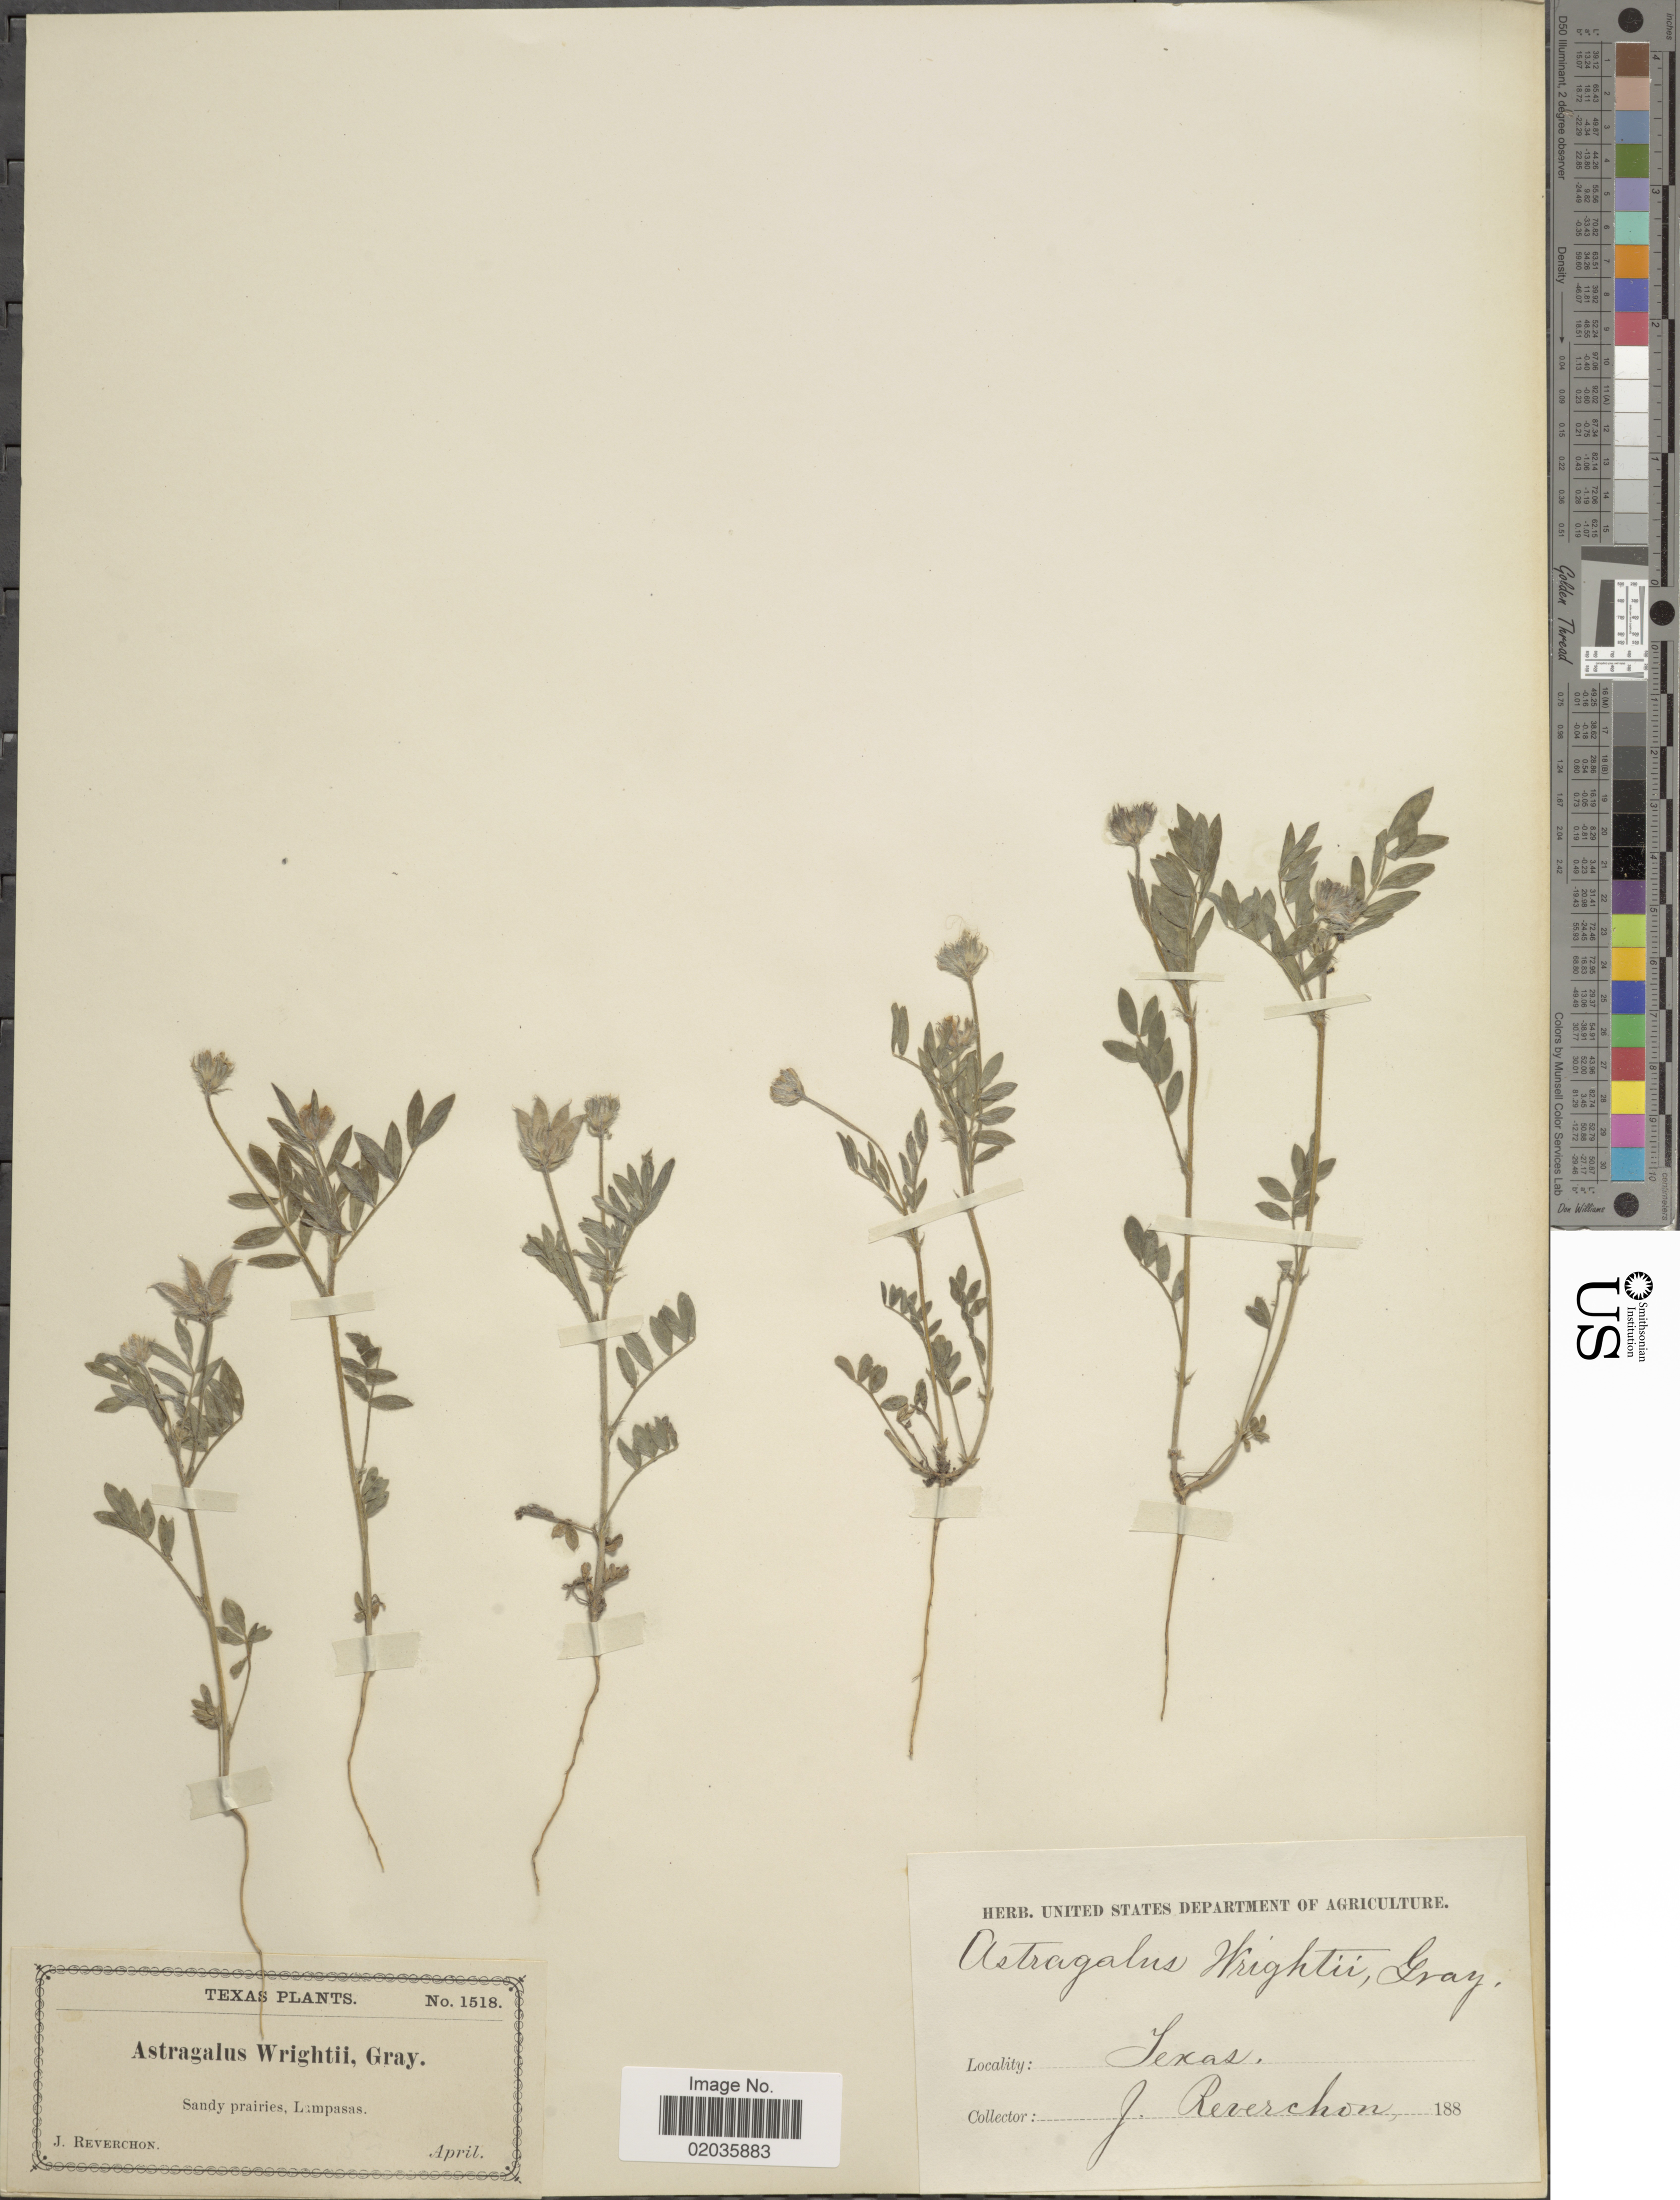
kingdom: Plantae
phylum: Tracheophyta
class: Magnoliopsida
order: Fabales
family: Fabaceae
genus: Astragalus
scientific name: Astragalus wrightii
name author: A. Gray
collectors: J. Reverchon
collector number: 1518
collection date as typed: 188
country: United States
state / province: Texas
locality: Texas, Sandy prairies, Lampasas.